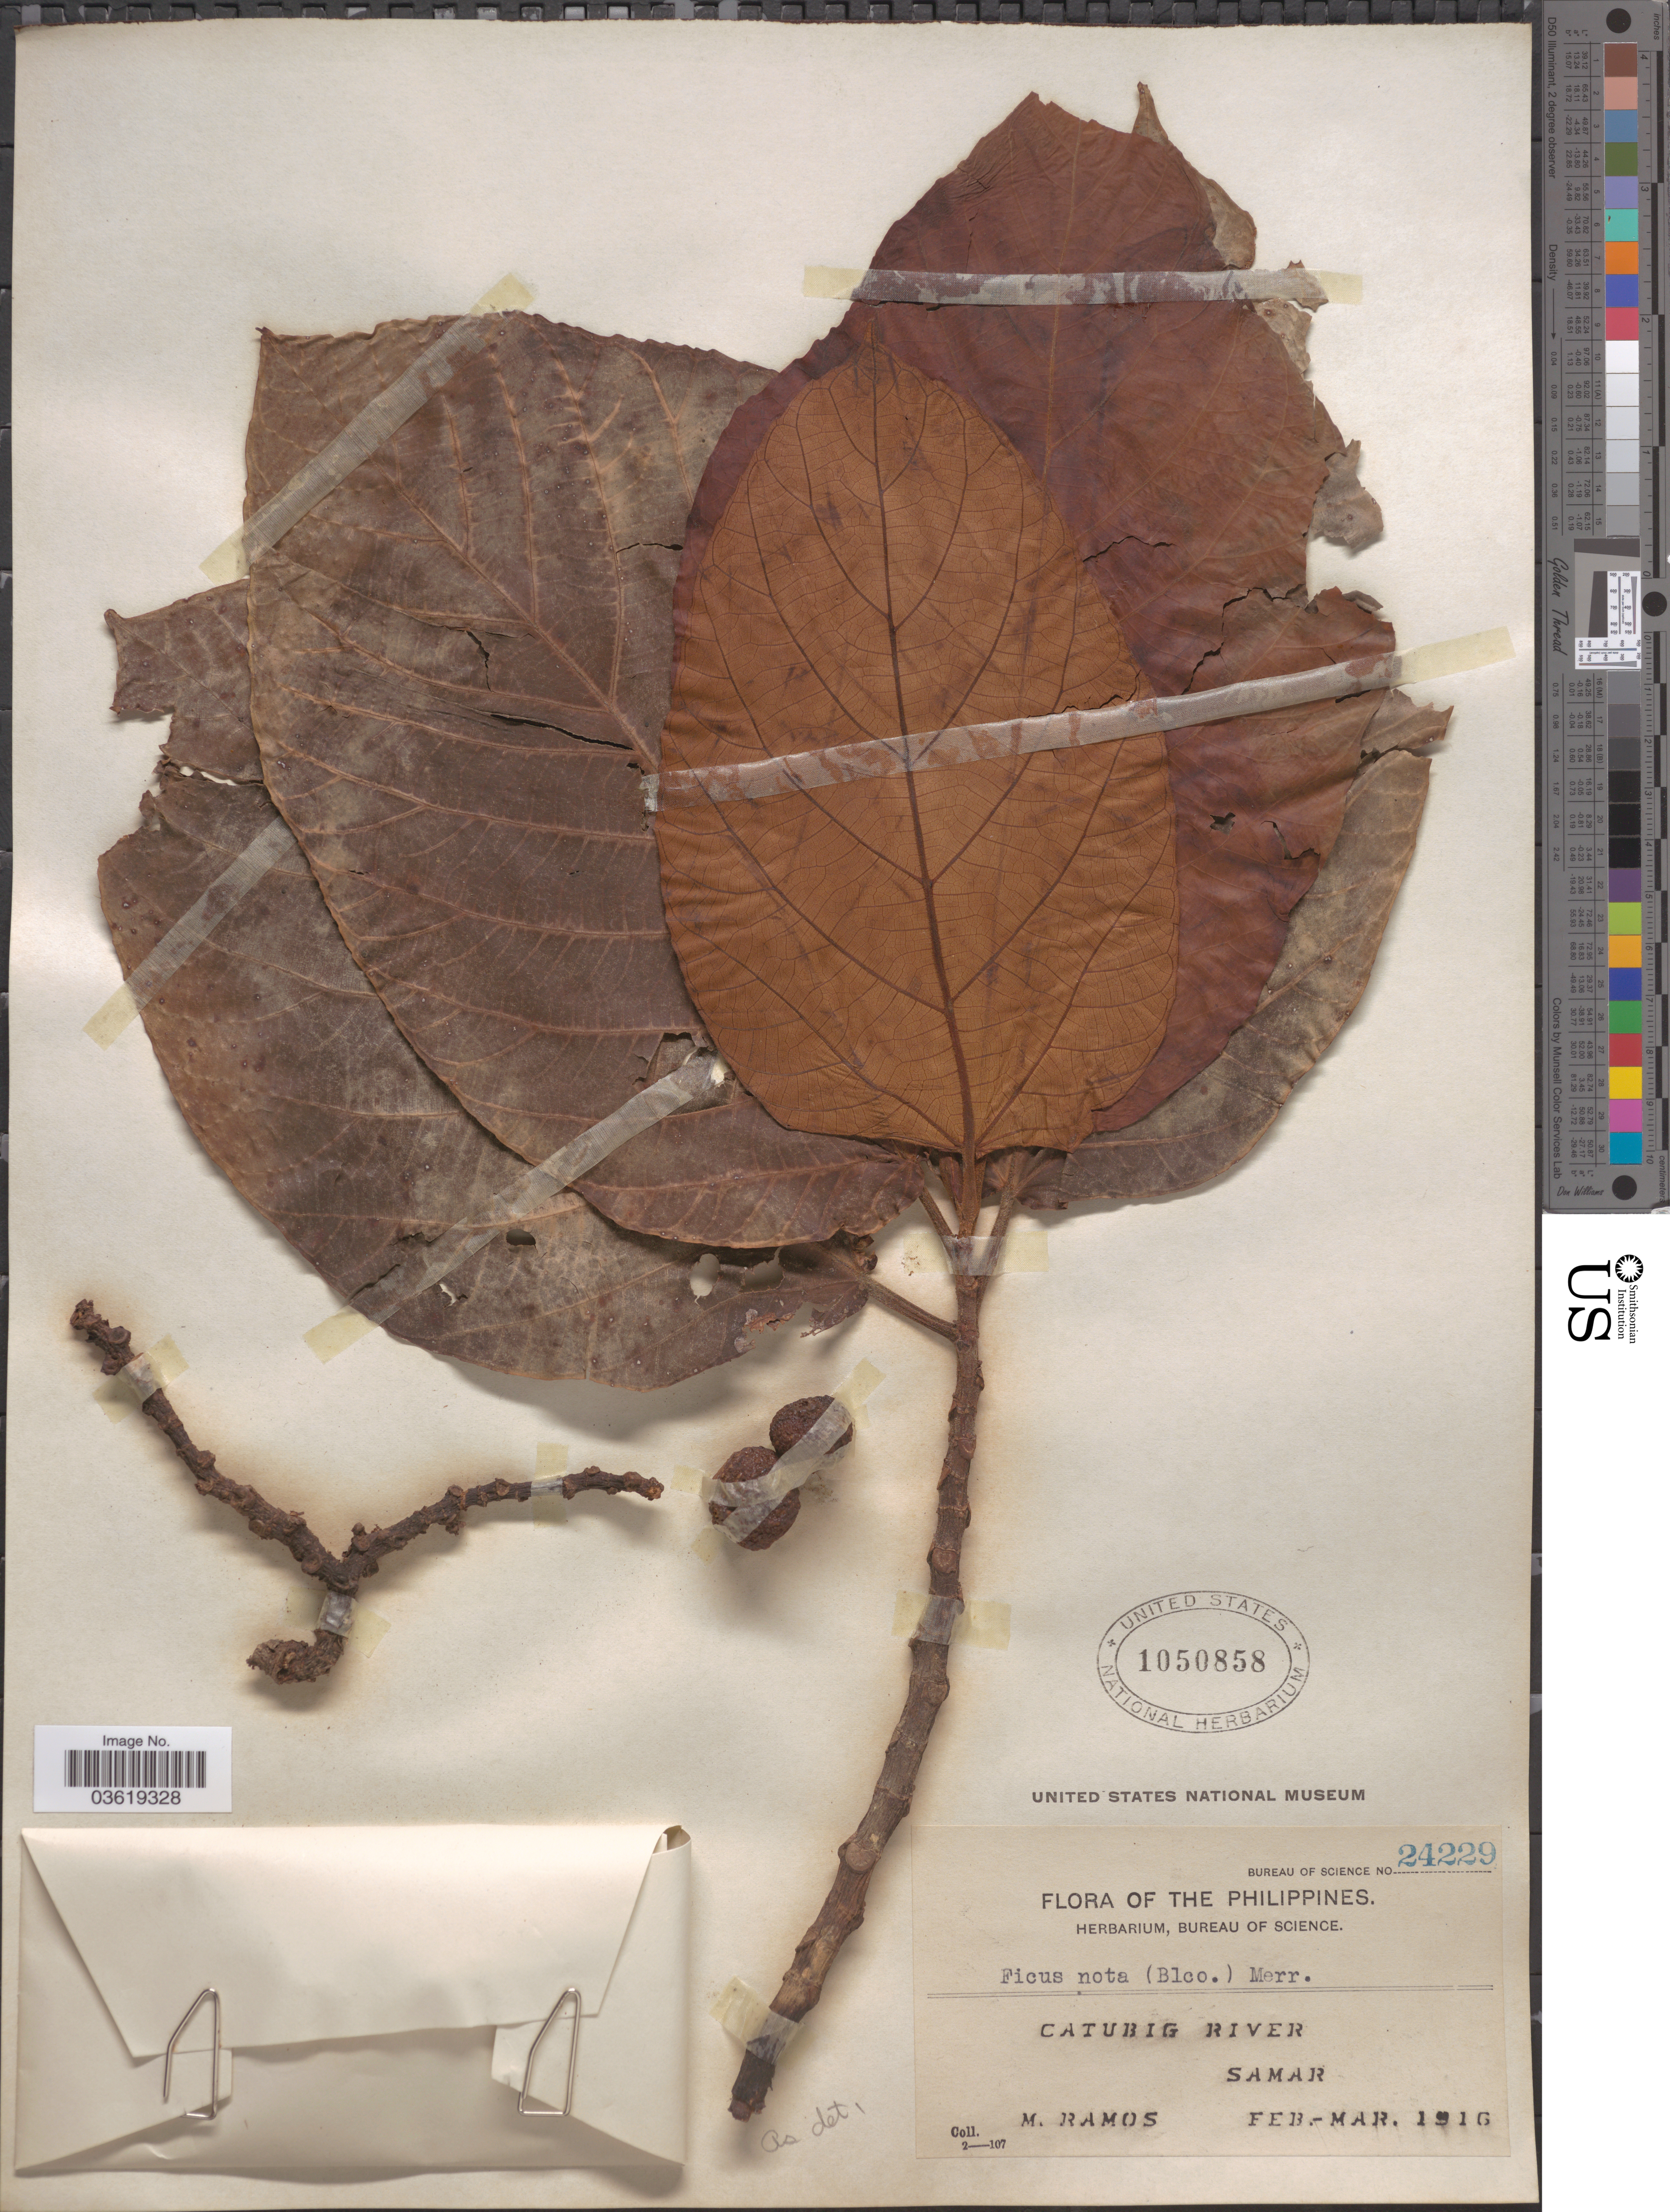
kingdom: Plantae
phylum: Tracheophyta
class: Magnoliopsida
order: Rosales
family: Moraceae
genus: Ficus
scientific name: Ficus nota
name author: (C.E. Blanco) Merr.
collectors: M. Ramos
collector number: Bureau of Science 24229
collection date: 1916-02/1916-03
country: Philippines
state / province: Eastern Visayas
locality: Catubig River, Samar.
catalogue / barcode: US 1050858